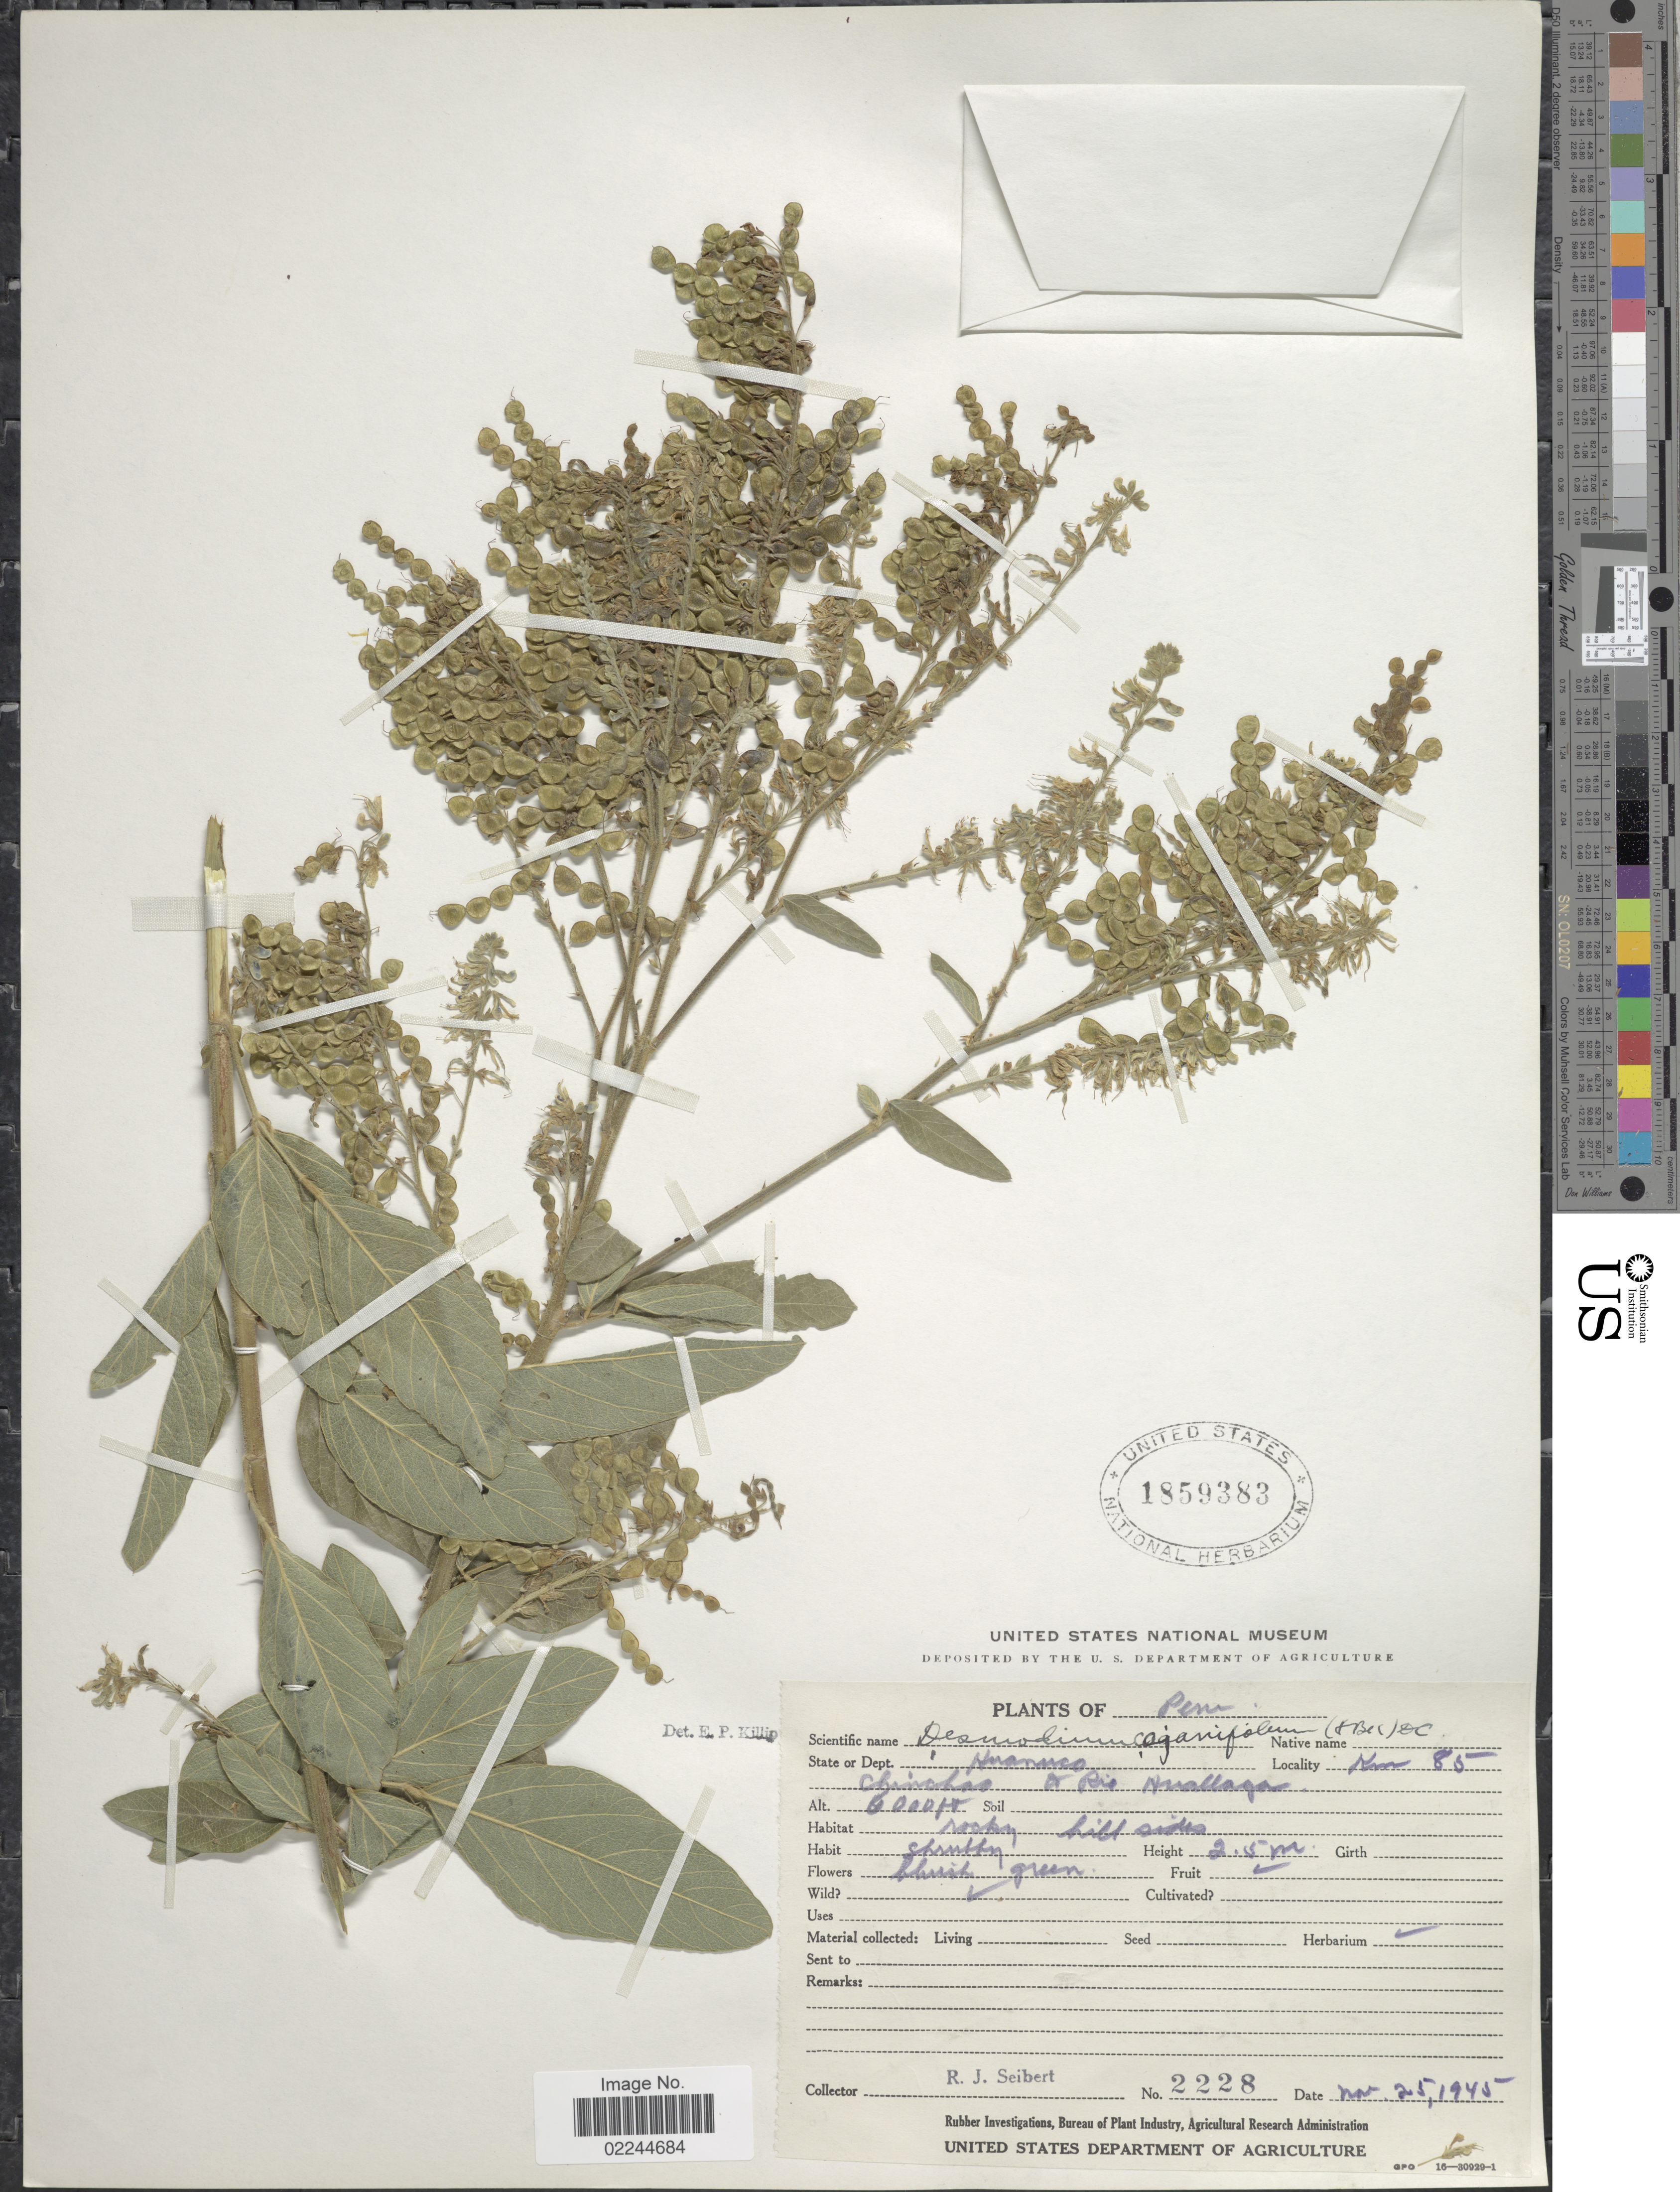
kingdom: Plantae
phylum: Tracheophyta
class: Magnoliopsida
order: Fabales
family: Fabaceae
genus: Desmodium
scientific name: Desmodium cajanifolium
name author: (Kunth) DC.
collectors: R. J. Seibert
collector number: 2228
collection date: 1945-03-25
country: Peru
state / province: Huánuco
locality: Km. 85, Chichao & Río Huallaga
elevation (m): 1829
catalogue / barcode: US 1859383